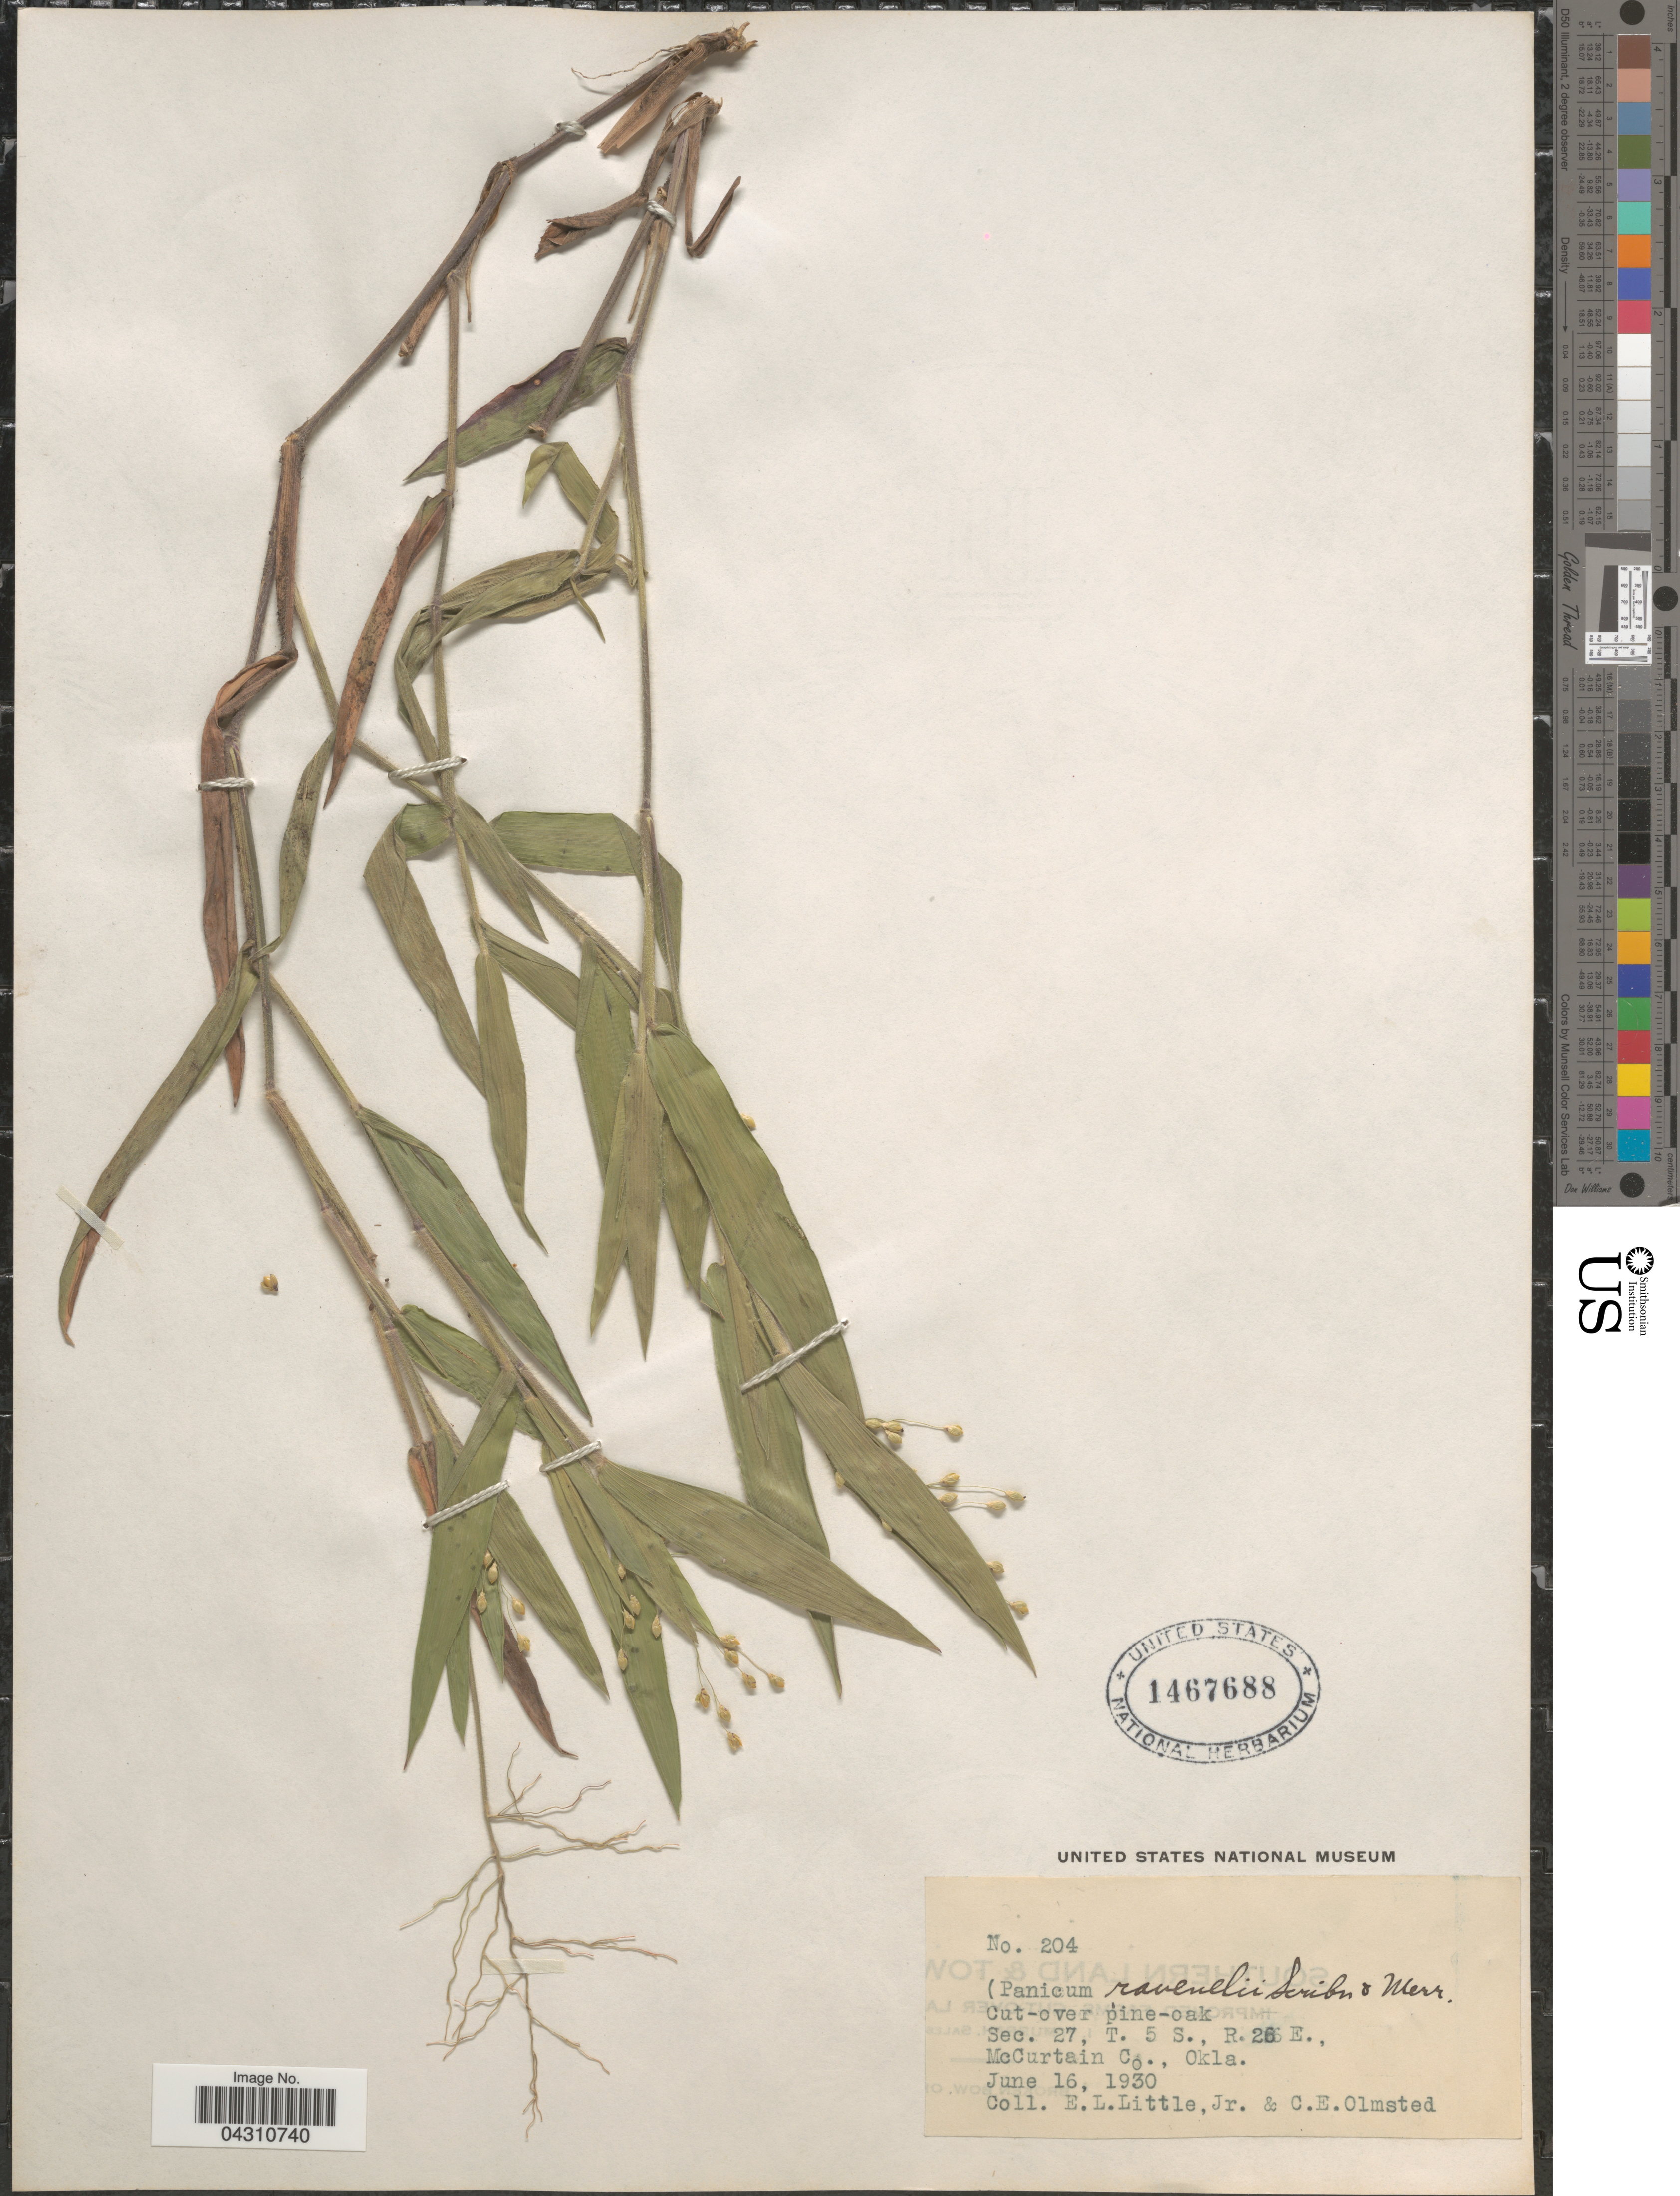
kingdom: Plantae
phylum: Tracheophyta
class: Liliopsida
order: Poales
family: Poaceae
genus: Dichanthelium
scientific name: Dichanthelium ravenelii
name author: (Scribn. & Merr.) Gould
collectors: E. L. Little & C. Olmsted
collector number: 204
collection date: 1930-06-16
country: United States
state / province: Oklahoma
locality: Cut-over pine-oak. Sec. 27, T. 5 S., R. 26 E., McCurtain Co.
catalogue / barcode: US 1467688